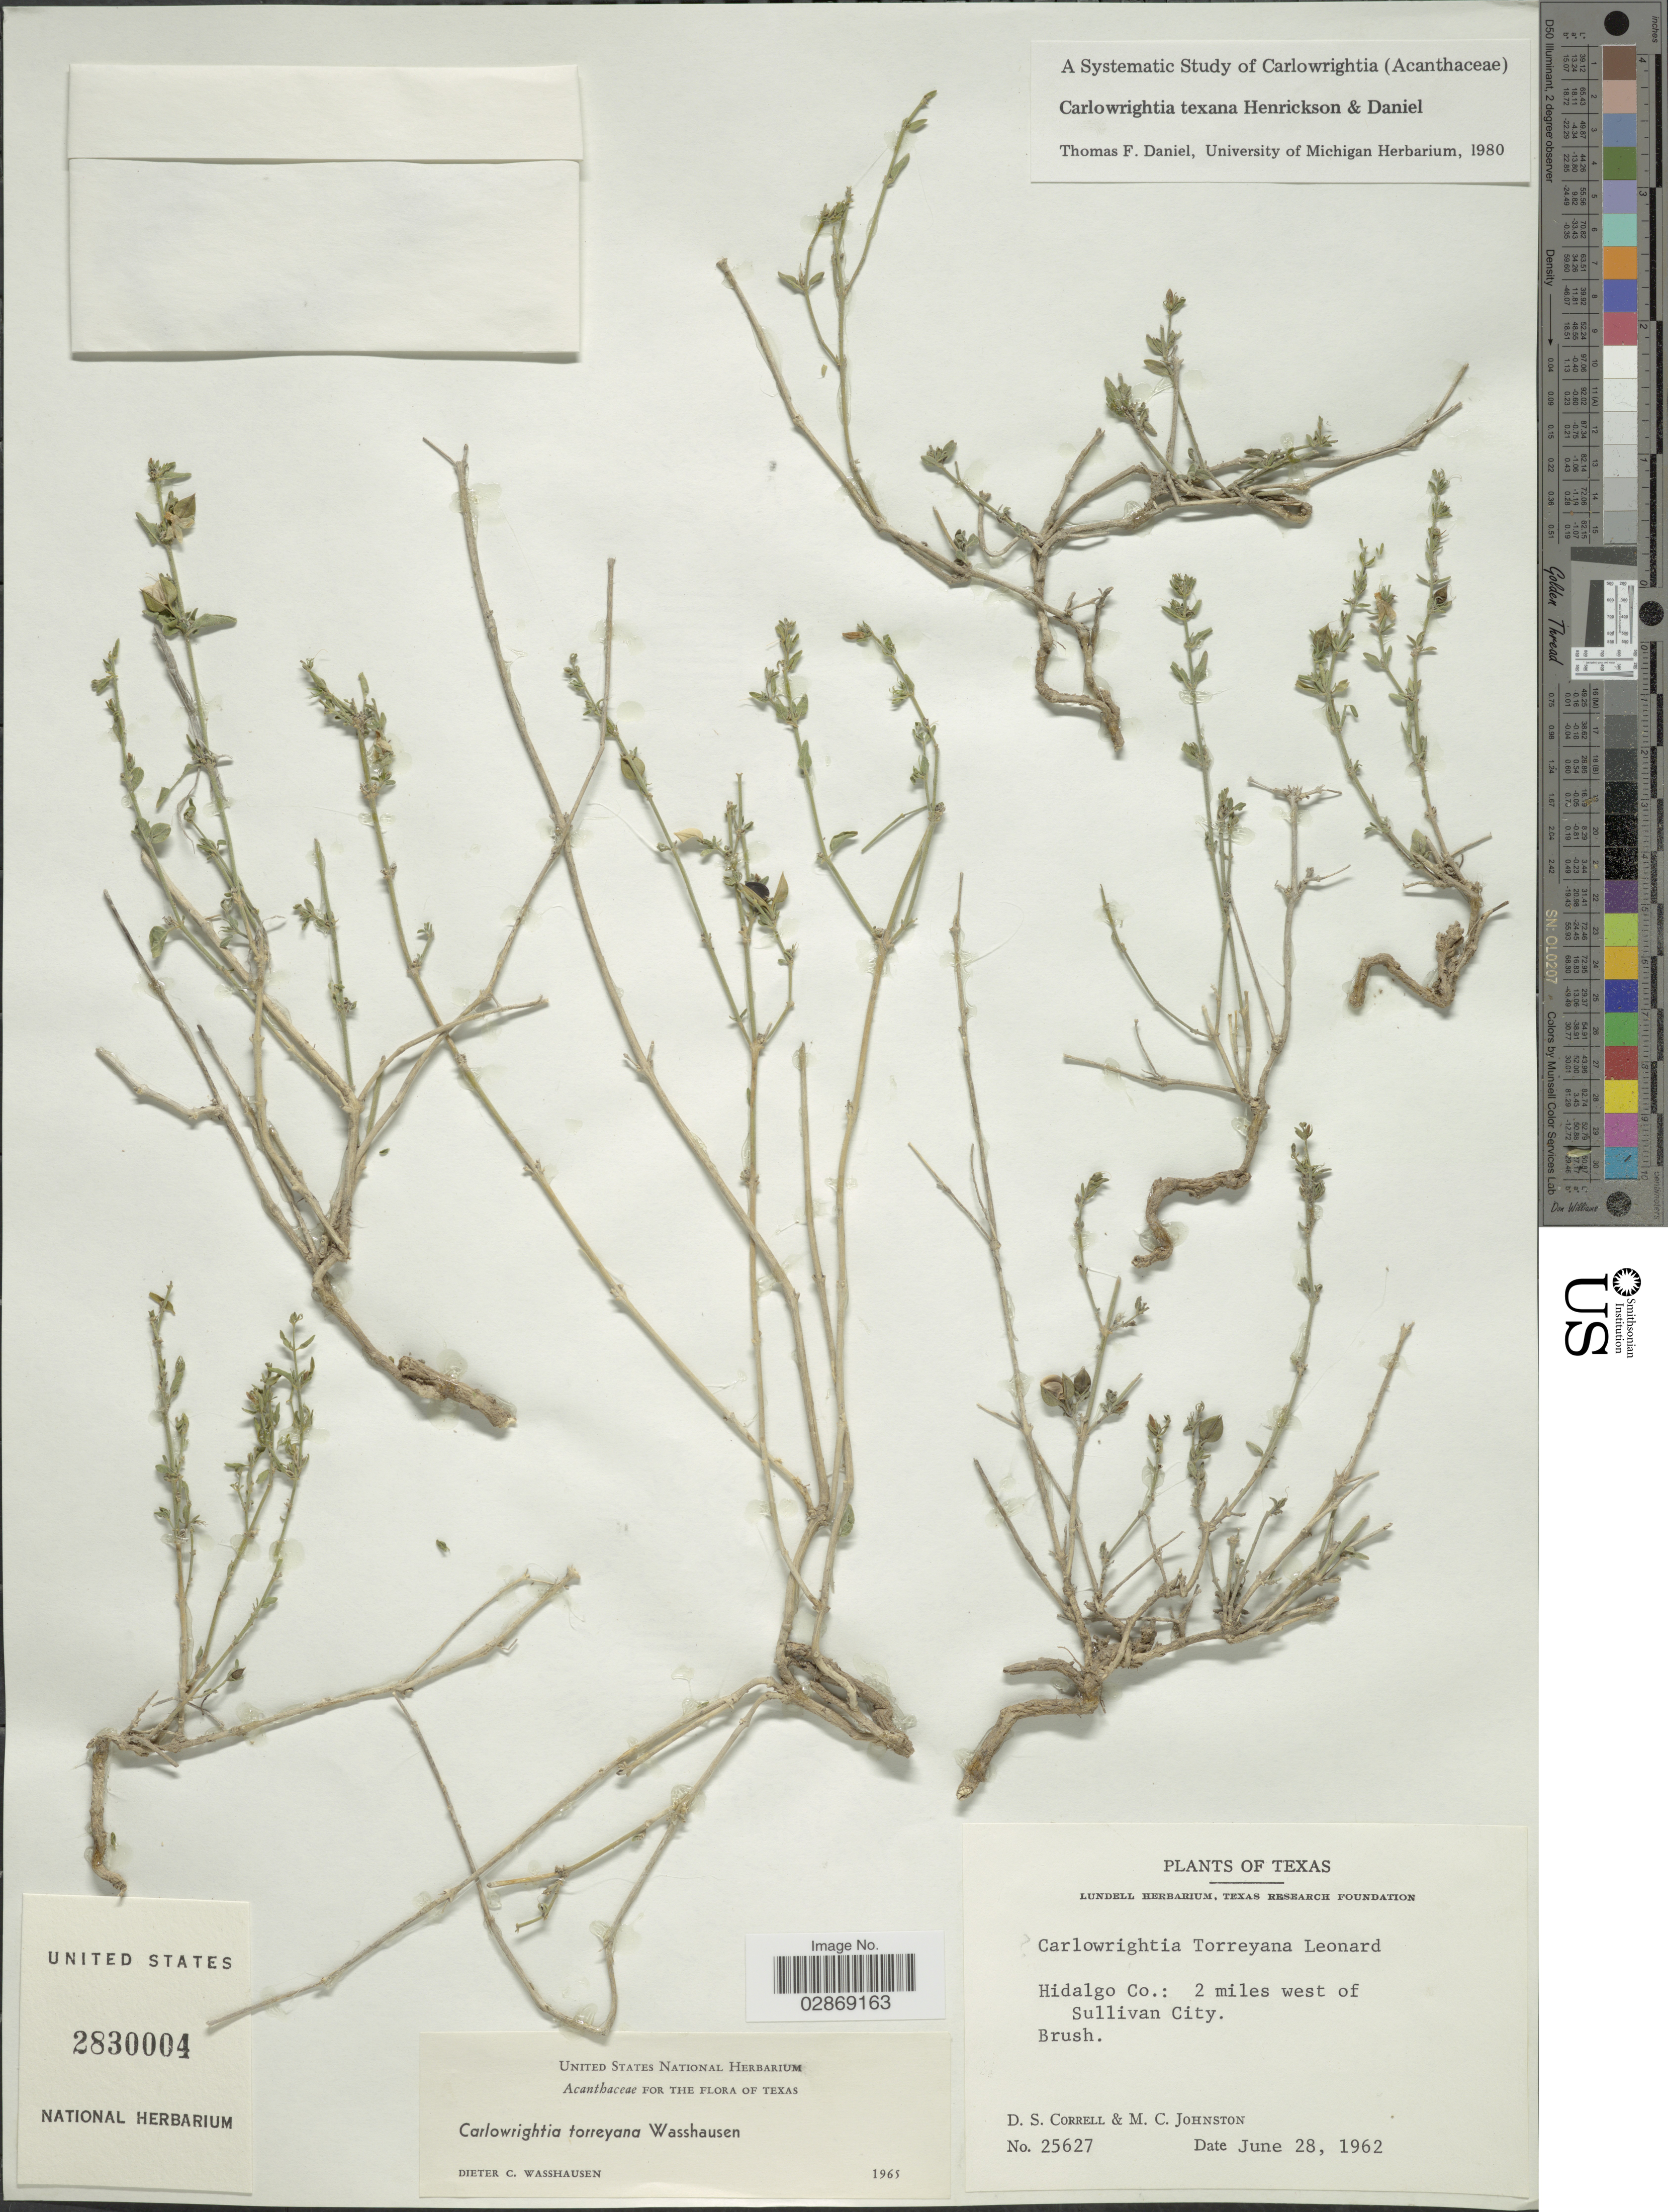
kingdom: Plantae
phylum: Tracheophyta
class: Magnoliopsida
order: Lamiales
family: Acanthaceae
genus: Carlowrightia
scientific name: Carlowrightia texana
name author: Henrickson & T.F. Daniel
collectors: D. S. Correll & M. Johnston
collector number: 25627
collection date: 1962-06-28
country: United States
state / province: Texas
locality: Hidalgo Co.: 2 miles west of Sullivan City.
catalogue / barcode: US 2830004